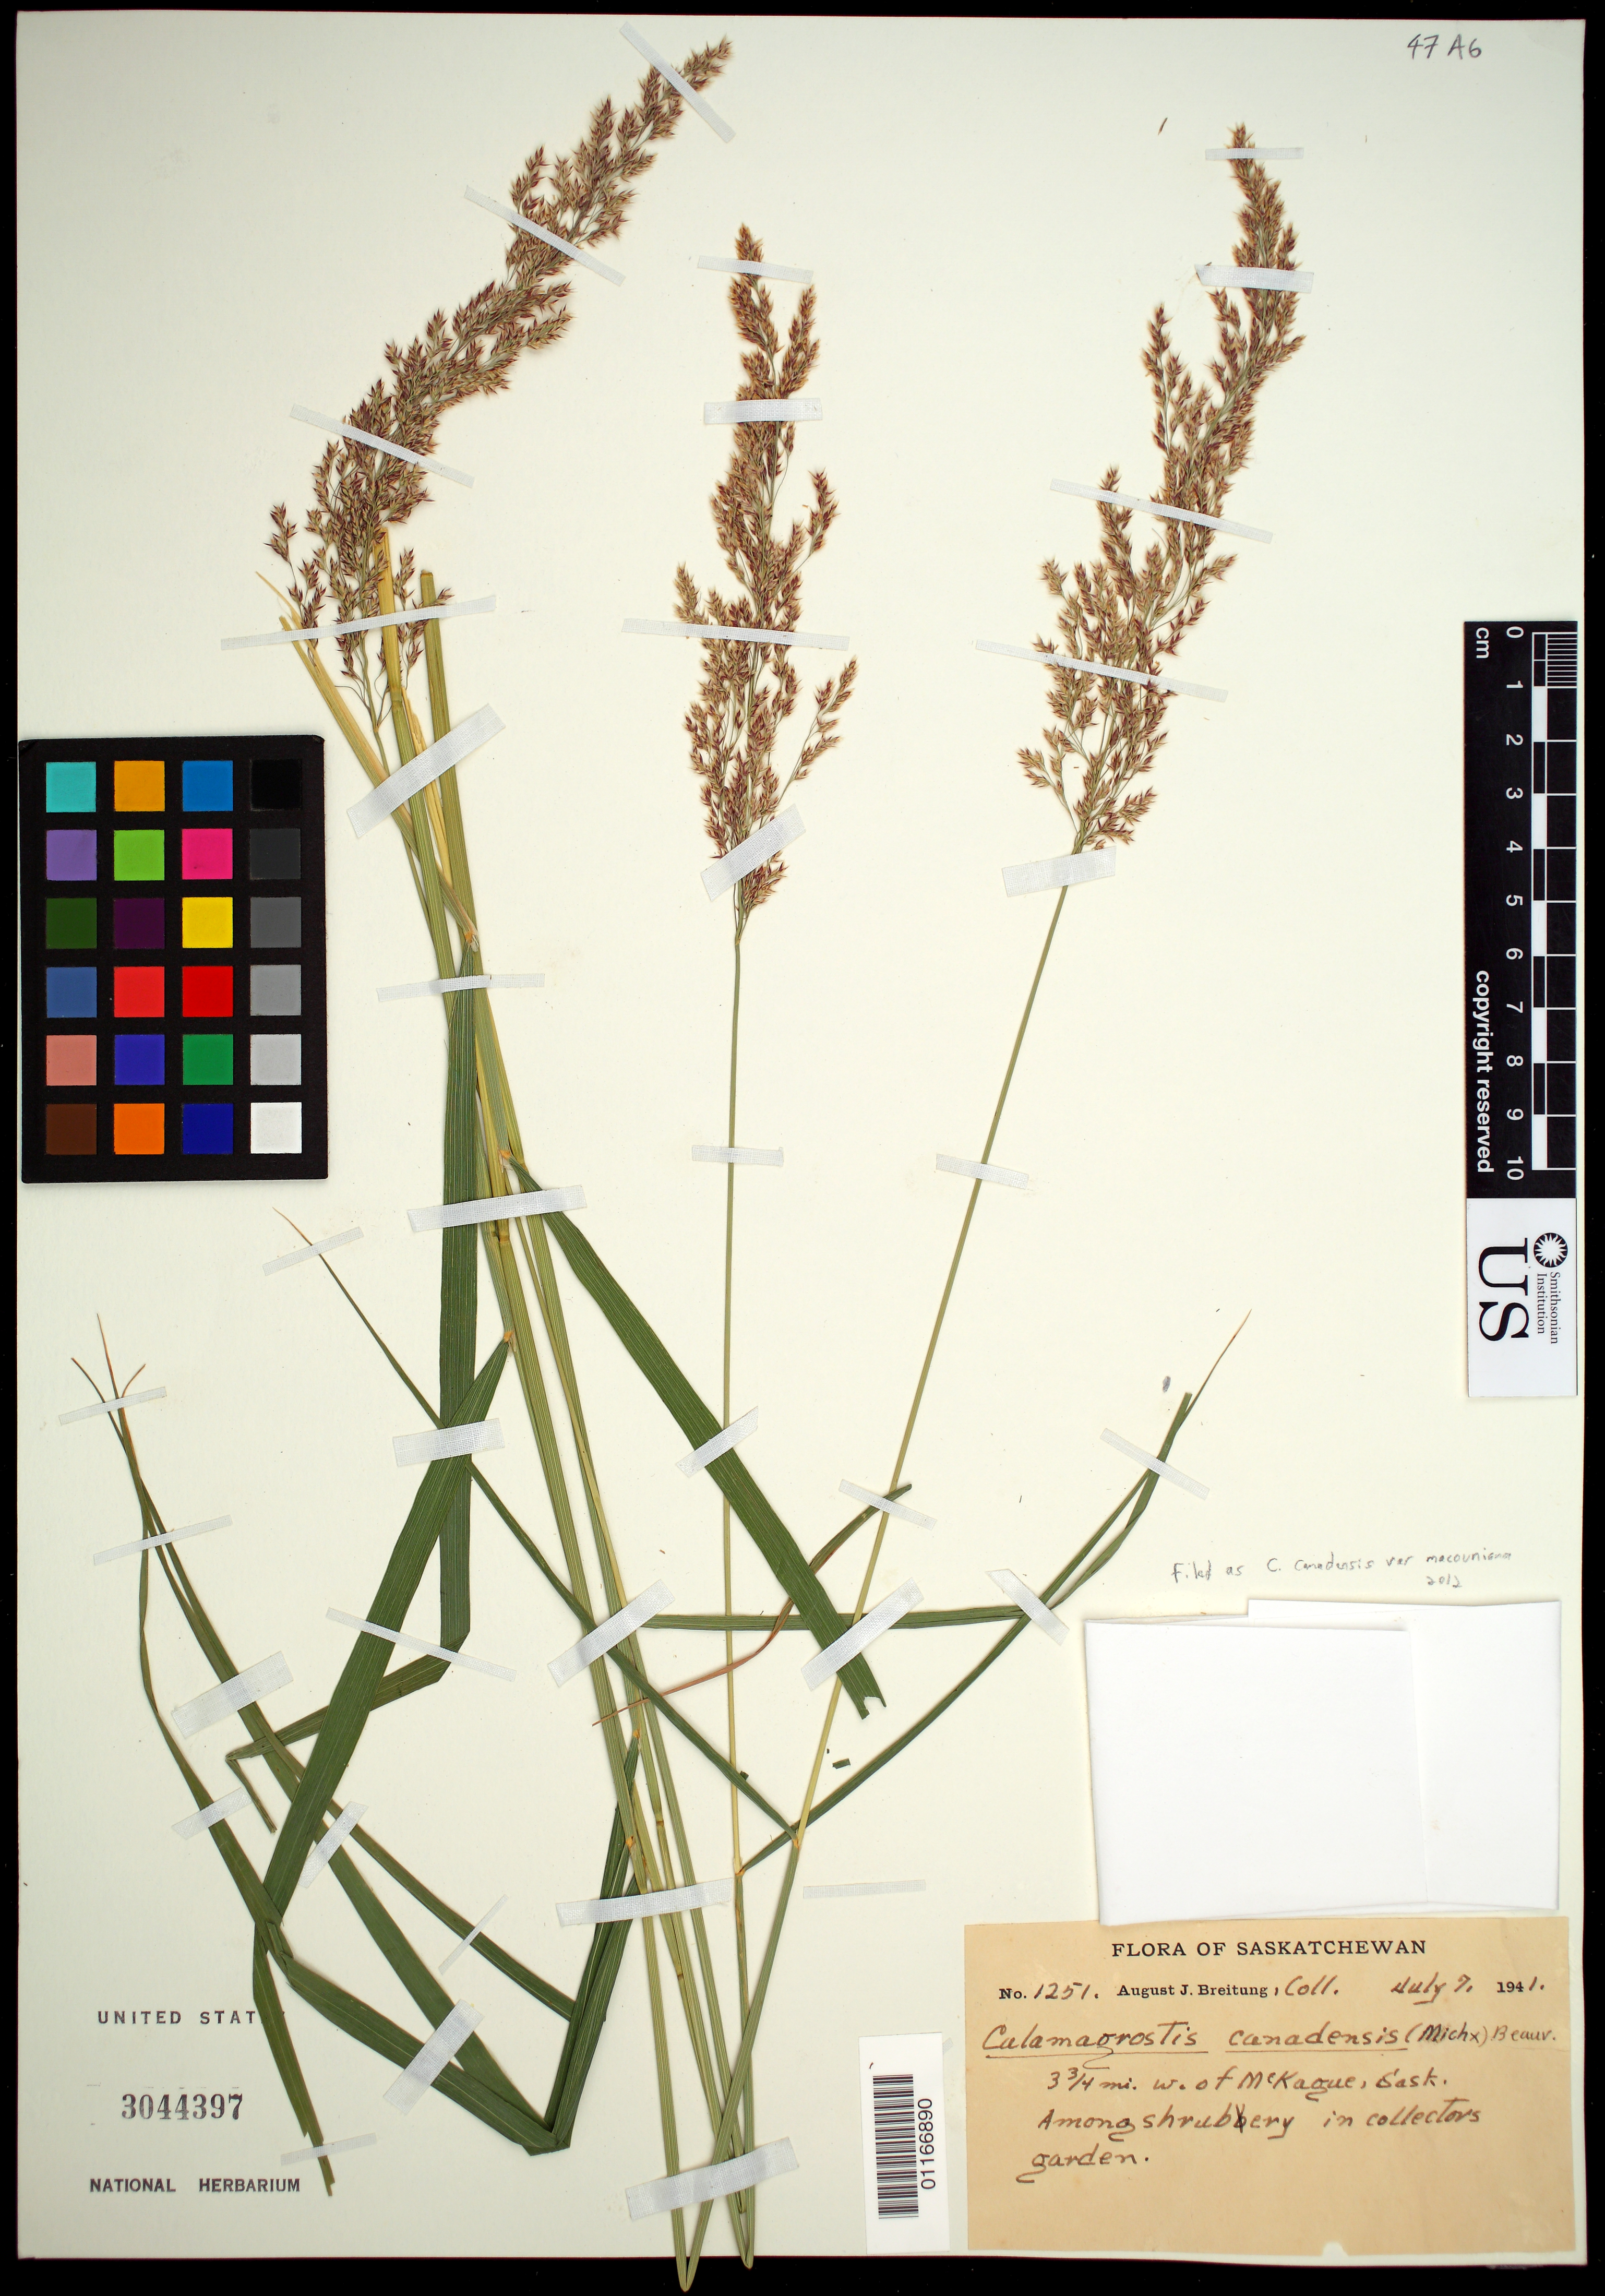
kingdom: Plantae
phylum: Tracheophyta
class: Liliopsida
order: Poales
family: Poaceae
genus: Calamagrostis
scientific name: Calamagrostis canadensis var. macouniana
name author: (Vasey) Stebbins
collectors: A. Breitung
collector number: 1251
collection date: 1941-07-07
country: Canada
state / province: Saskatchewan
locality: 3.75 miles west of McKague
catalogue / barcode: US 3044397